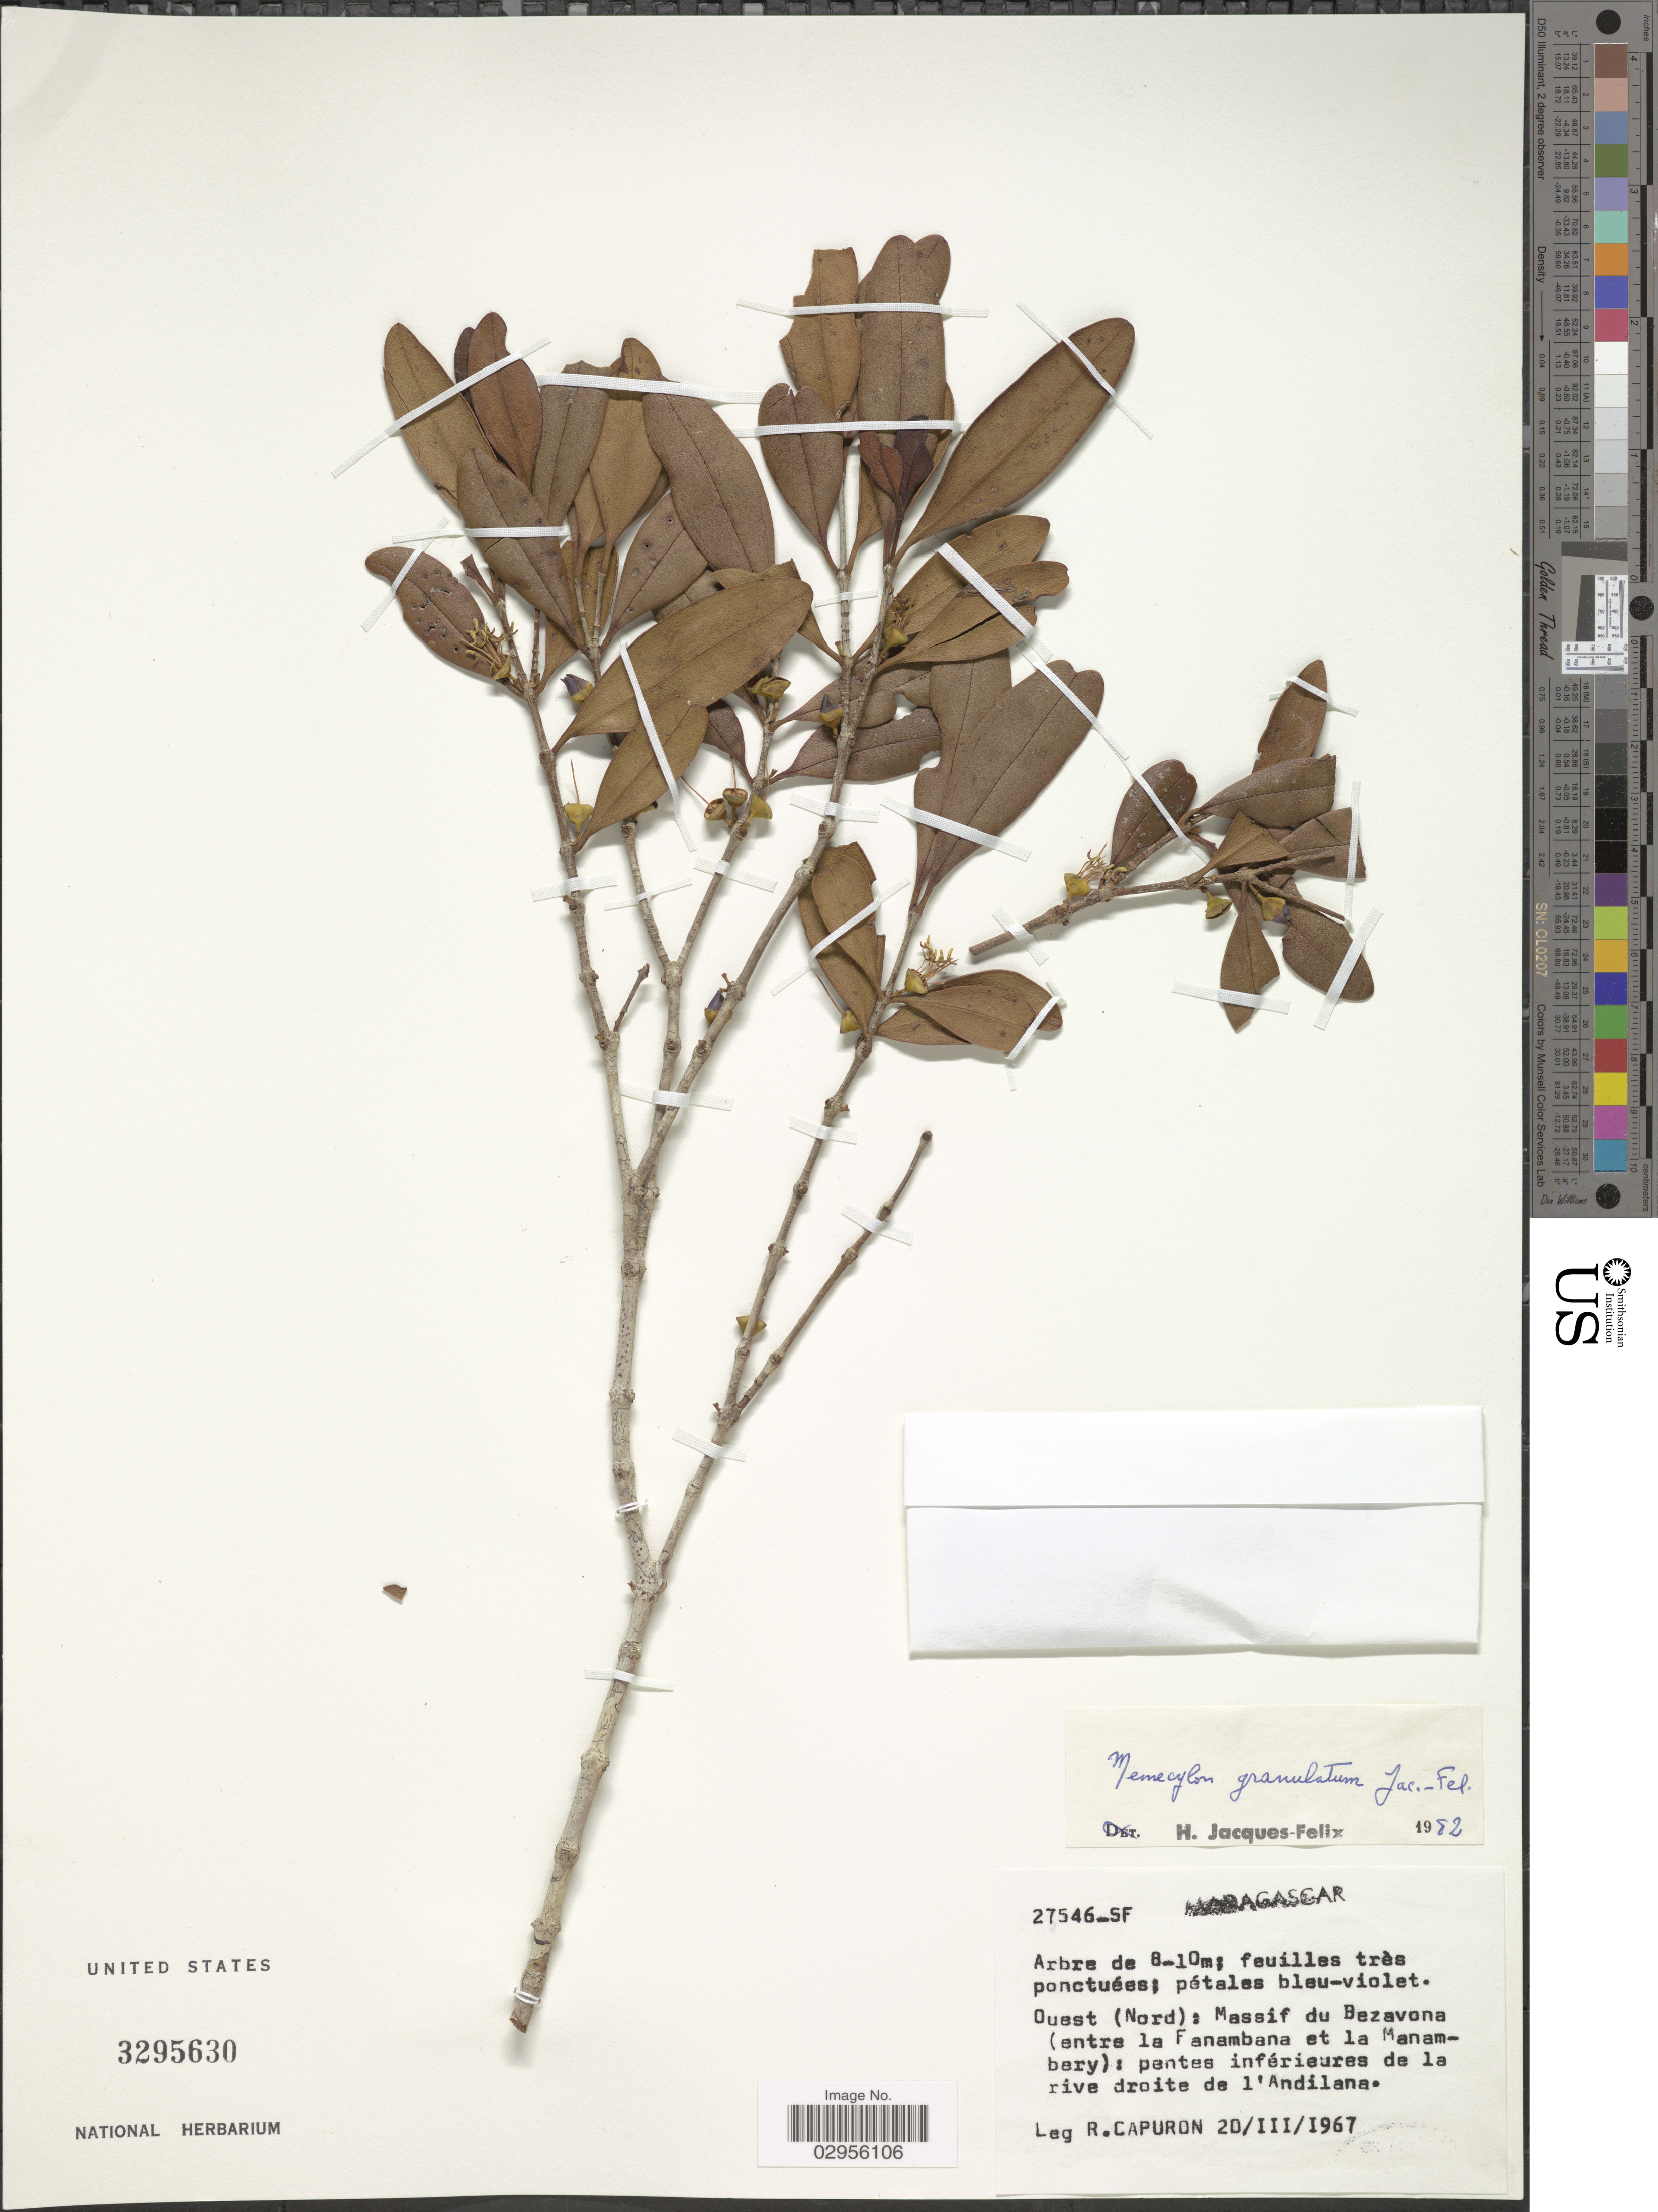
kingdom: Plantae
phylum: Tracheophyta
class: Magnoliopsida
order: Myrtales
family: Melastomataceae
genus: Memecylon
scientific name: Memecylon granulatum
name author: Jacq.-Fél.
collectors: R. Capuron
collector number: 27546-SF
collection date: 1967-03-20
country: Madagascar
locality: Ouest (Nord): Massif du Bezavona (entre la Fanambana et la Manambery): pentes inférieures de la rive droite de l'Andilana.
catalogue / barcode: US 3295630